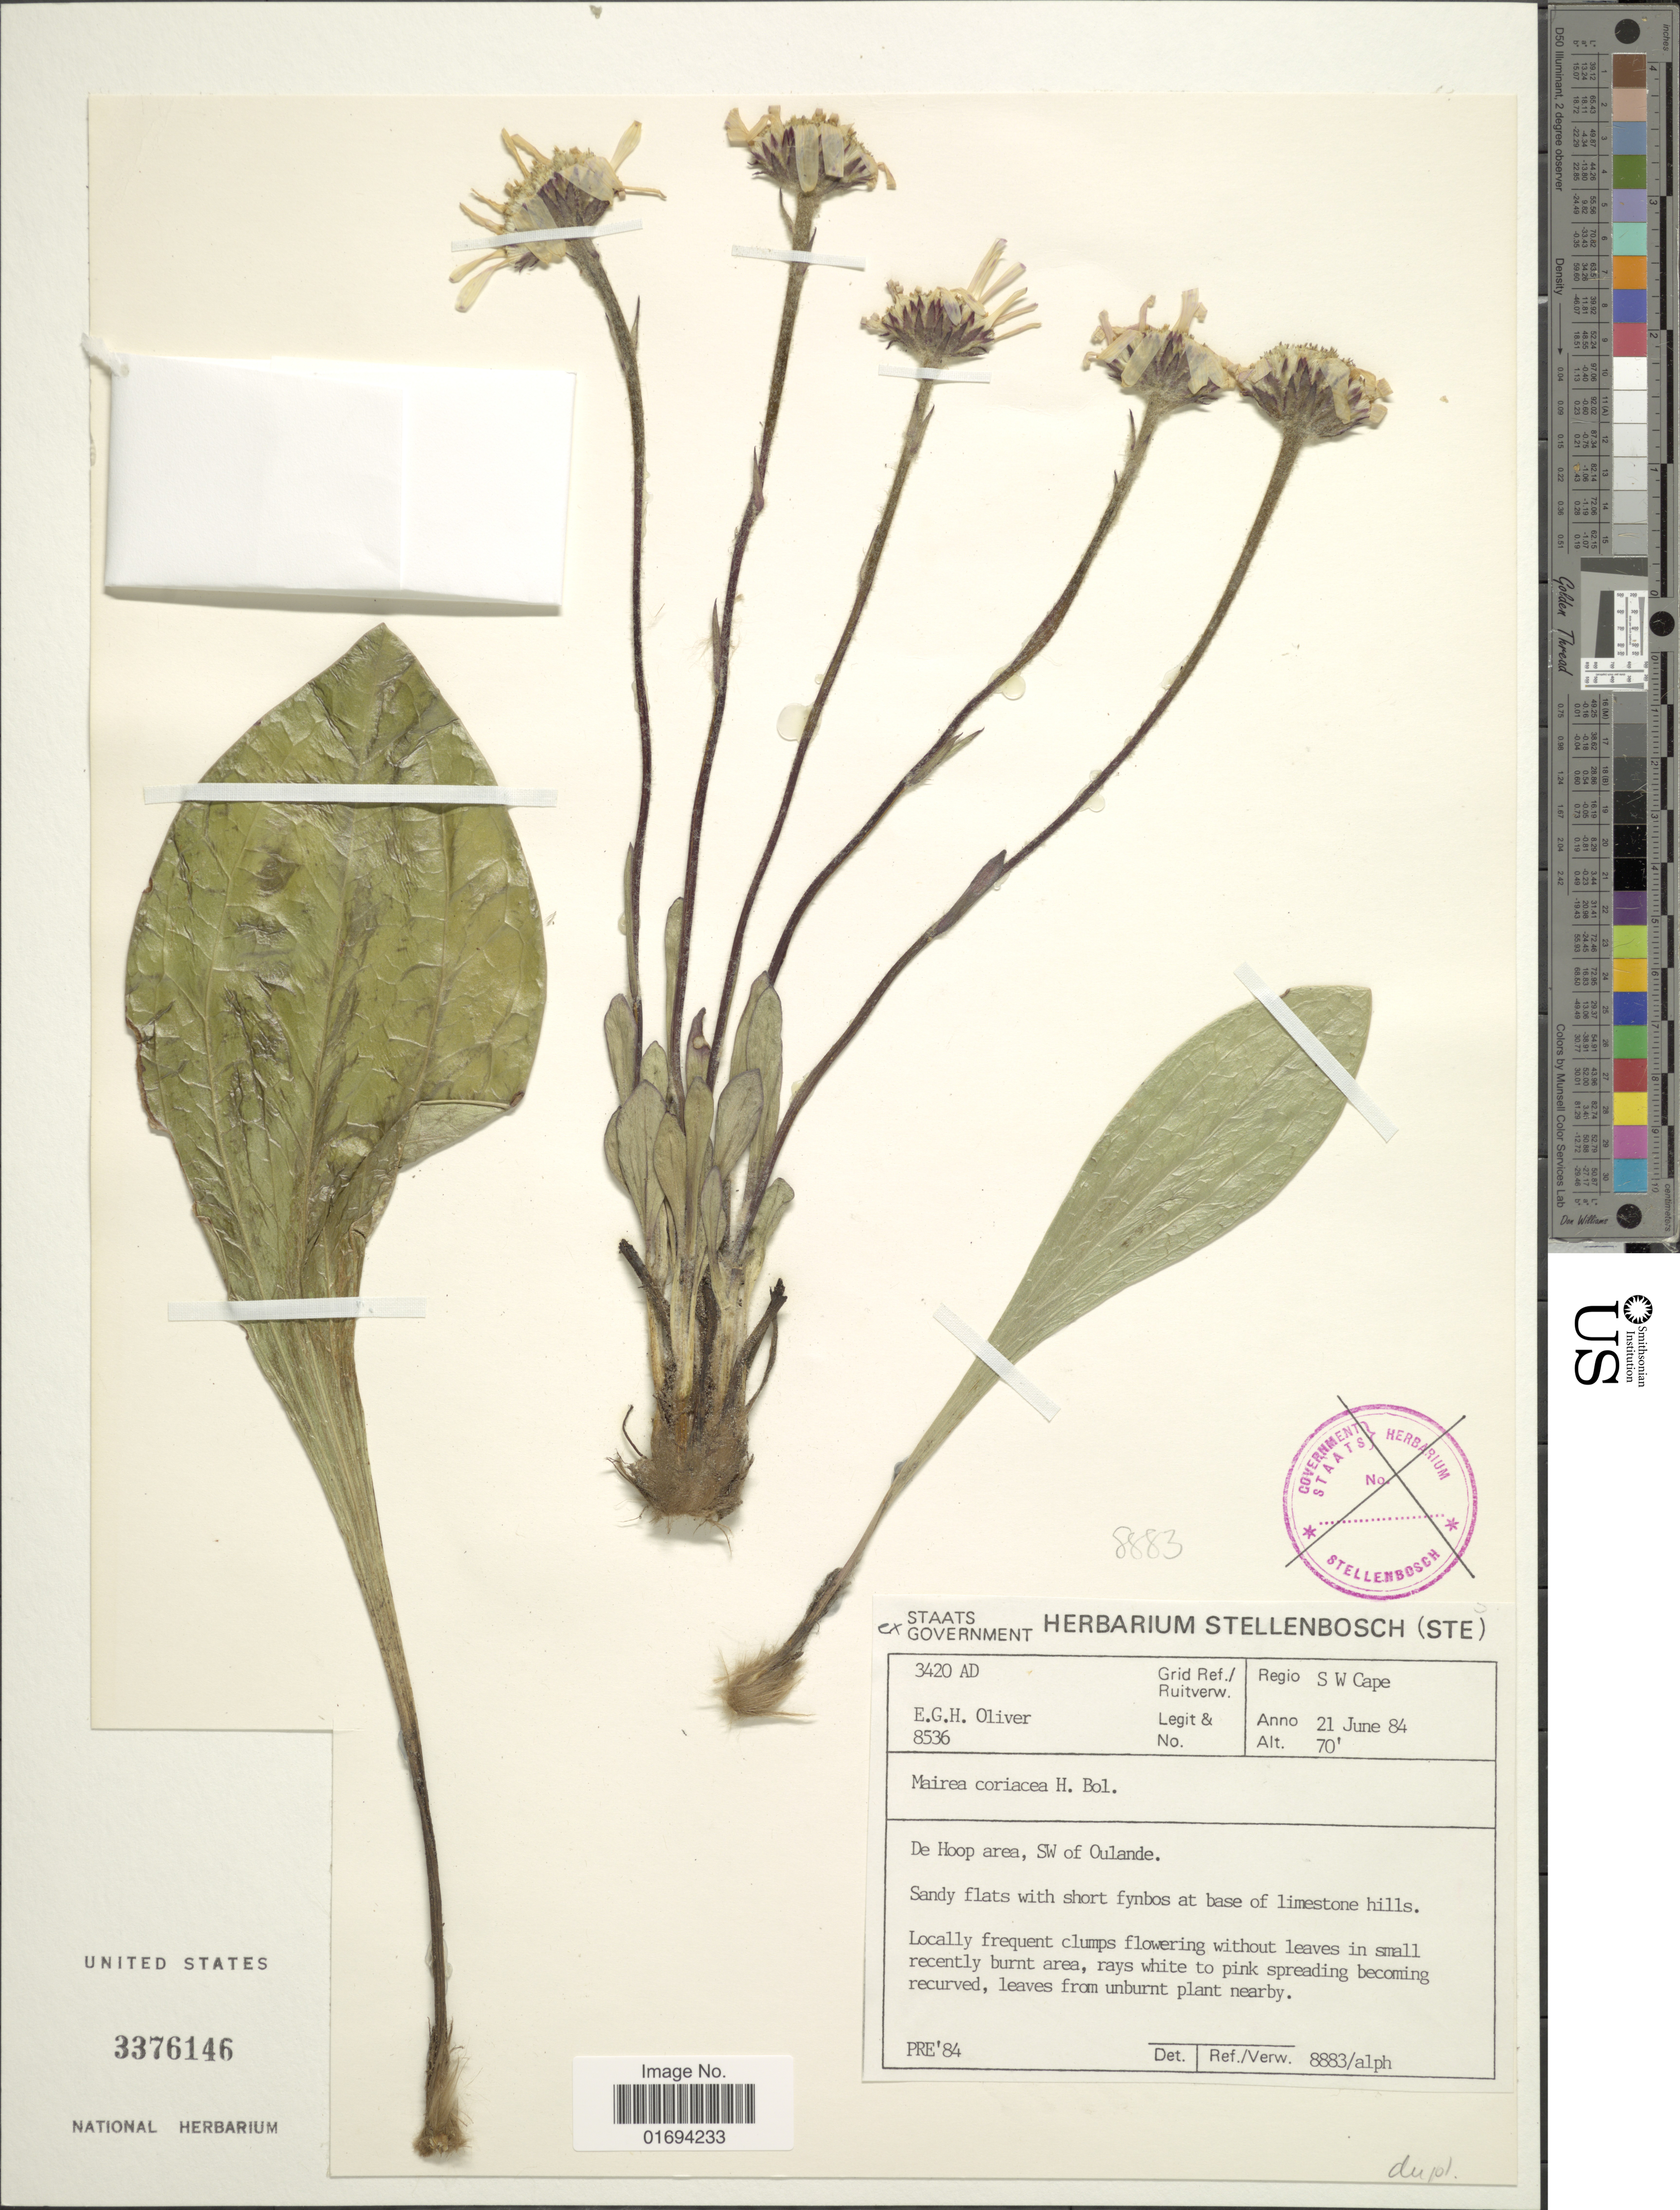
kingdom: Plantae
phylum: Tracheophyta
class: Magnoliopsida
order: Asterales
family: Asteraceae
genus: Mairia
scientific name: Mairia coriacea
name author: Bolus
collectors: E. Holiver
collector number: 8536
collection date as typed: Transcribed d/m/y: 21/6/84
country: South Africa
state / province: Western Cape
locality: S W Cape, De Hoop area, SW of Oulande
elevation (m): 21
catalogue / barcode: US 3376146